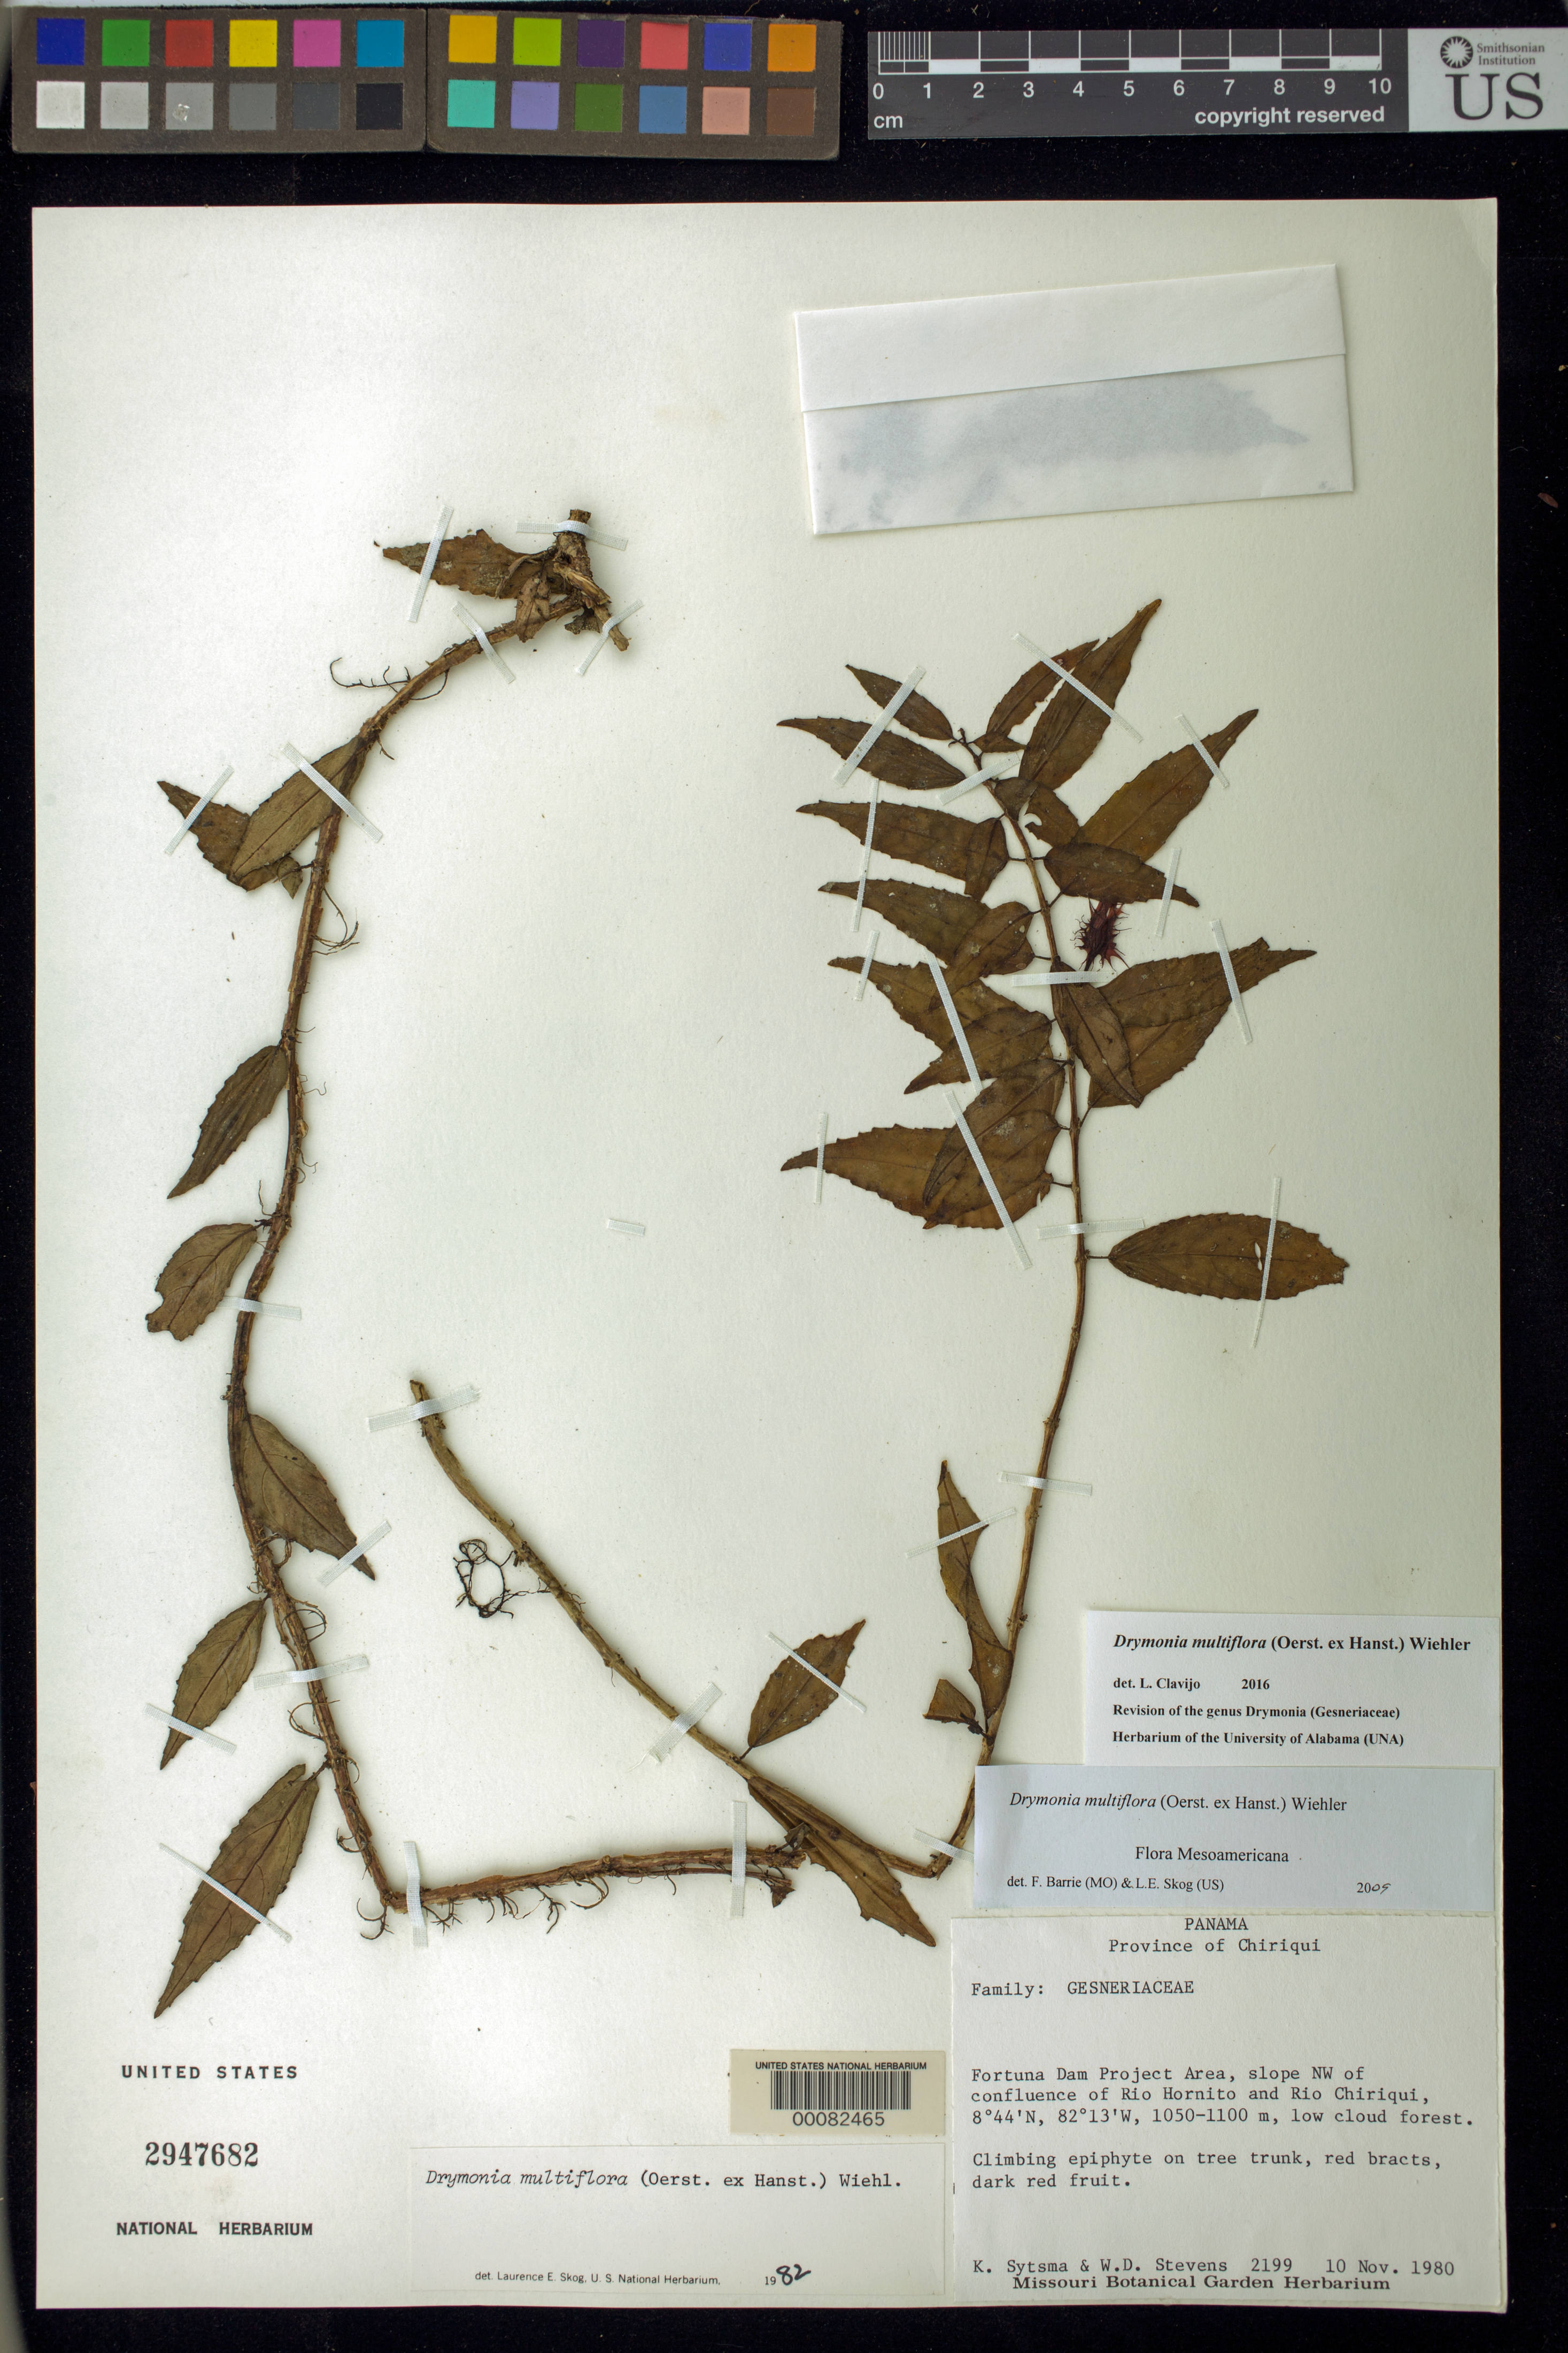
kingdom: Plantae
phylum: Tracheophyta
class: Magnoliopsida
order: Lamiales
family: Gesneriaceae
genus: Drymonia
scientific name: Drymonia multiflora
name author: (Oerst. ex Hanst.) Wiehler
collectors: K. J. Sytsma & W. D. Stevens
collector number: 2199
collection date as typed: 10 Nov 1980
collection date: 1980-11-10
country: Panama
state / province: Chiriquí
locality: Fortuna Dam project area, slope NW of confluence of Rio Hornito and Rio Chiriqui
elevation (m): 1050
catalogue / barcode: US 2947682